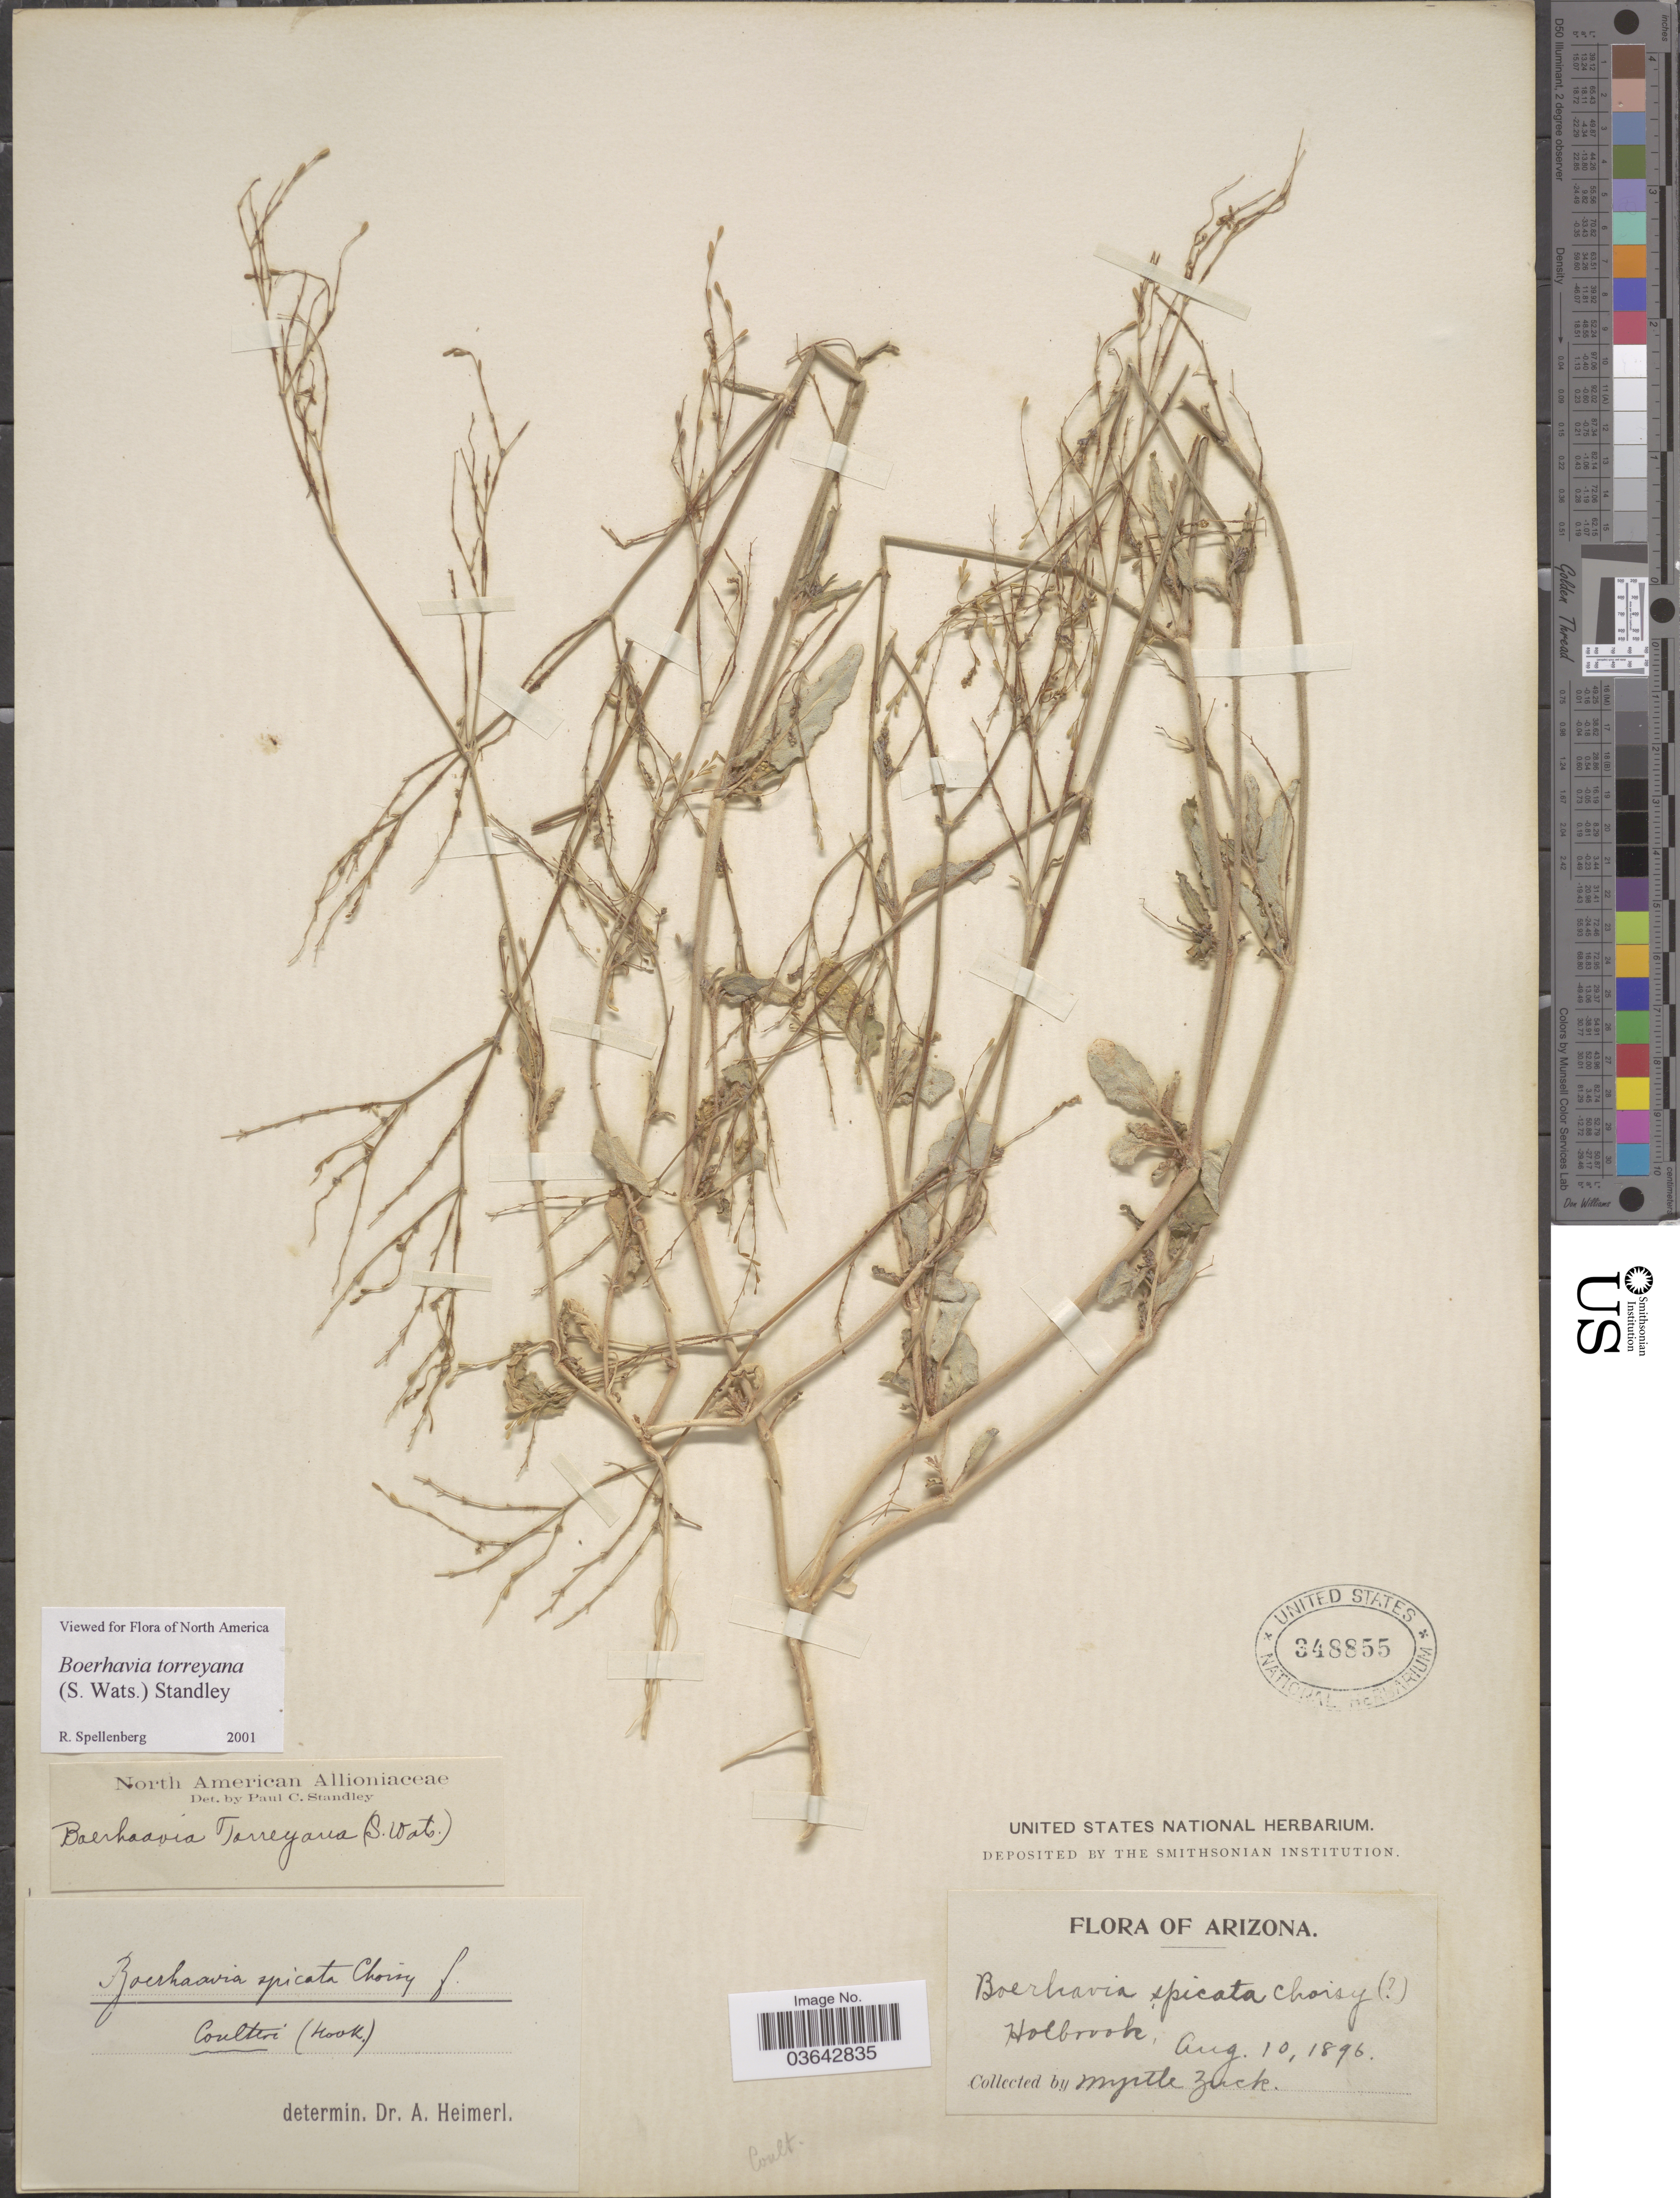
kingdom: Plantae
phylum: Tracheophyta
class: Magnoliopsida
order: Caryophyllales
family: Nyctaginaceae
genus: Boerhavia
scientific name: Boerhavia torreyana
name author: (S. Watson) Standl.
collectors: M. Zuck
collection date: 1896-08-10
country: United States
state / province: Arizona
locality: Holbrook.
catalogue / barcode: US 348855